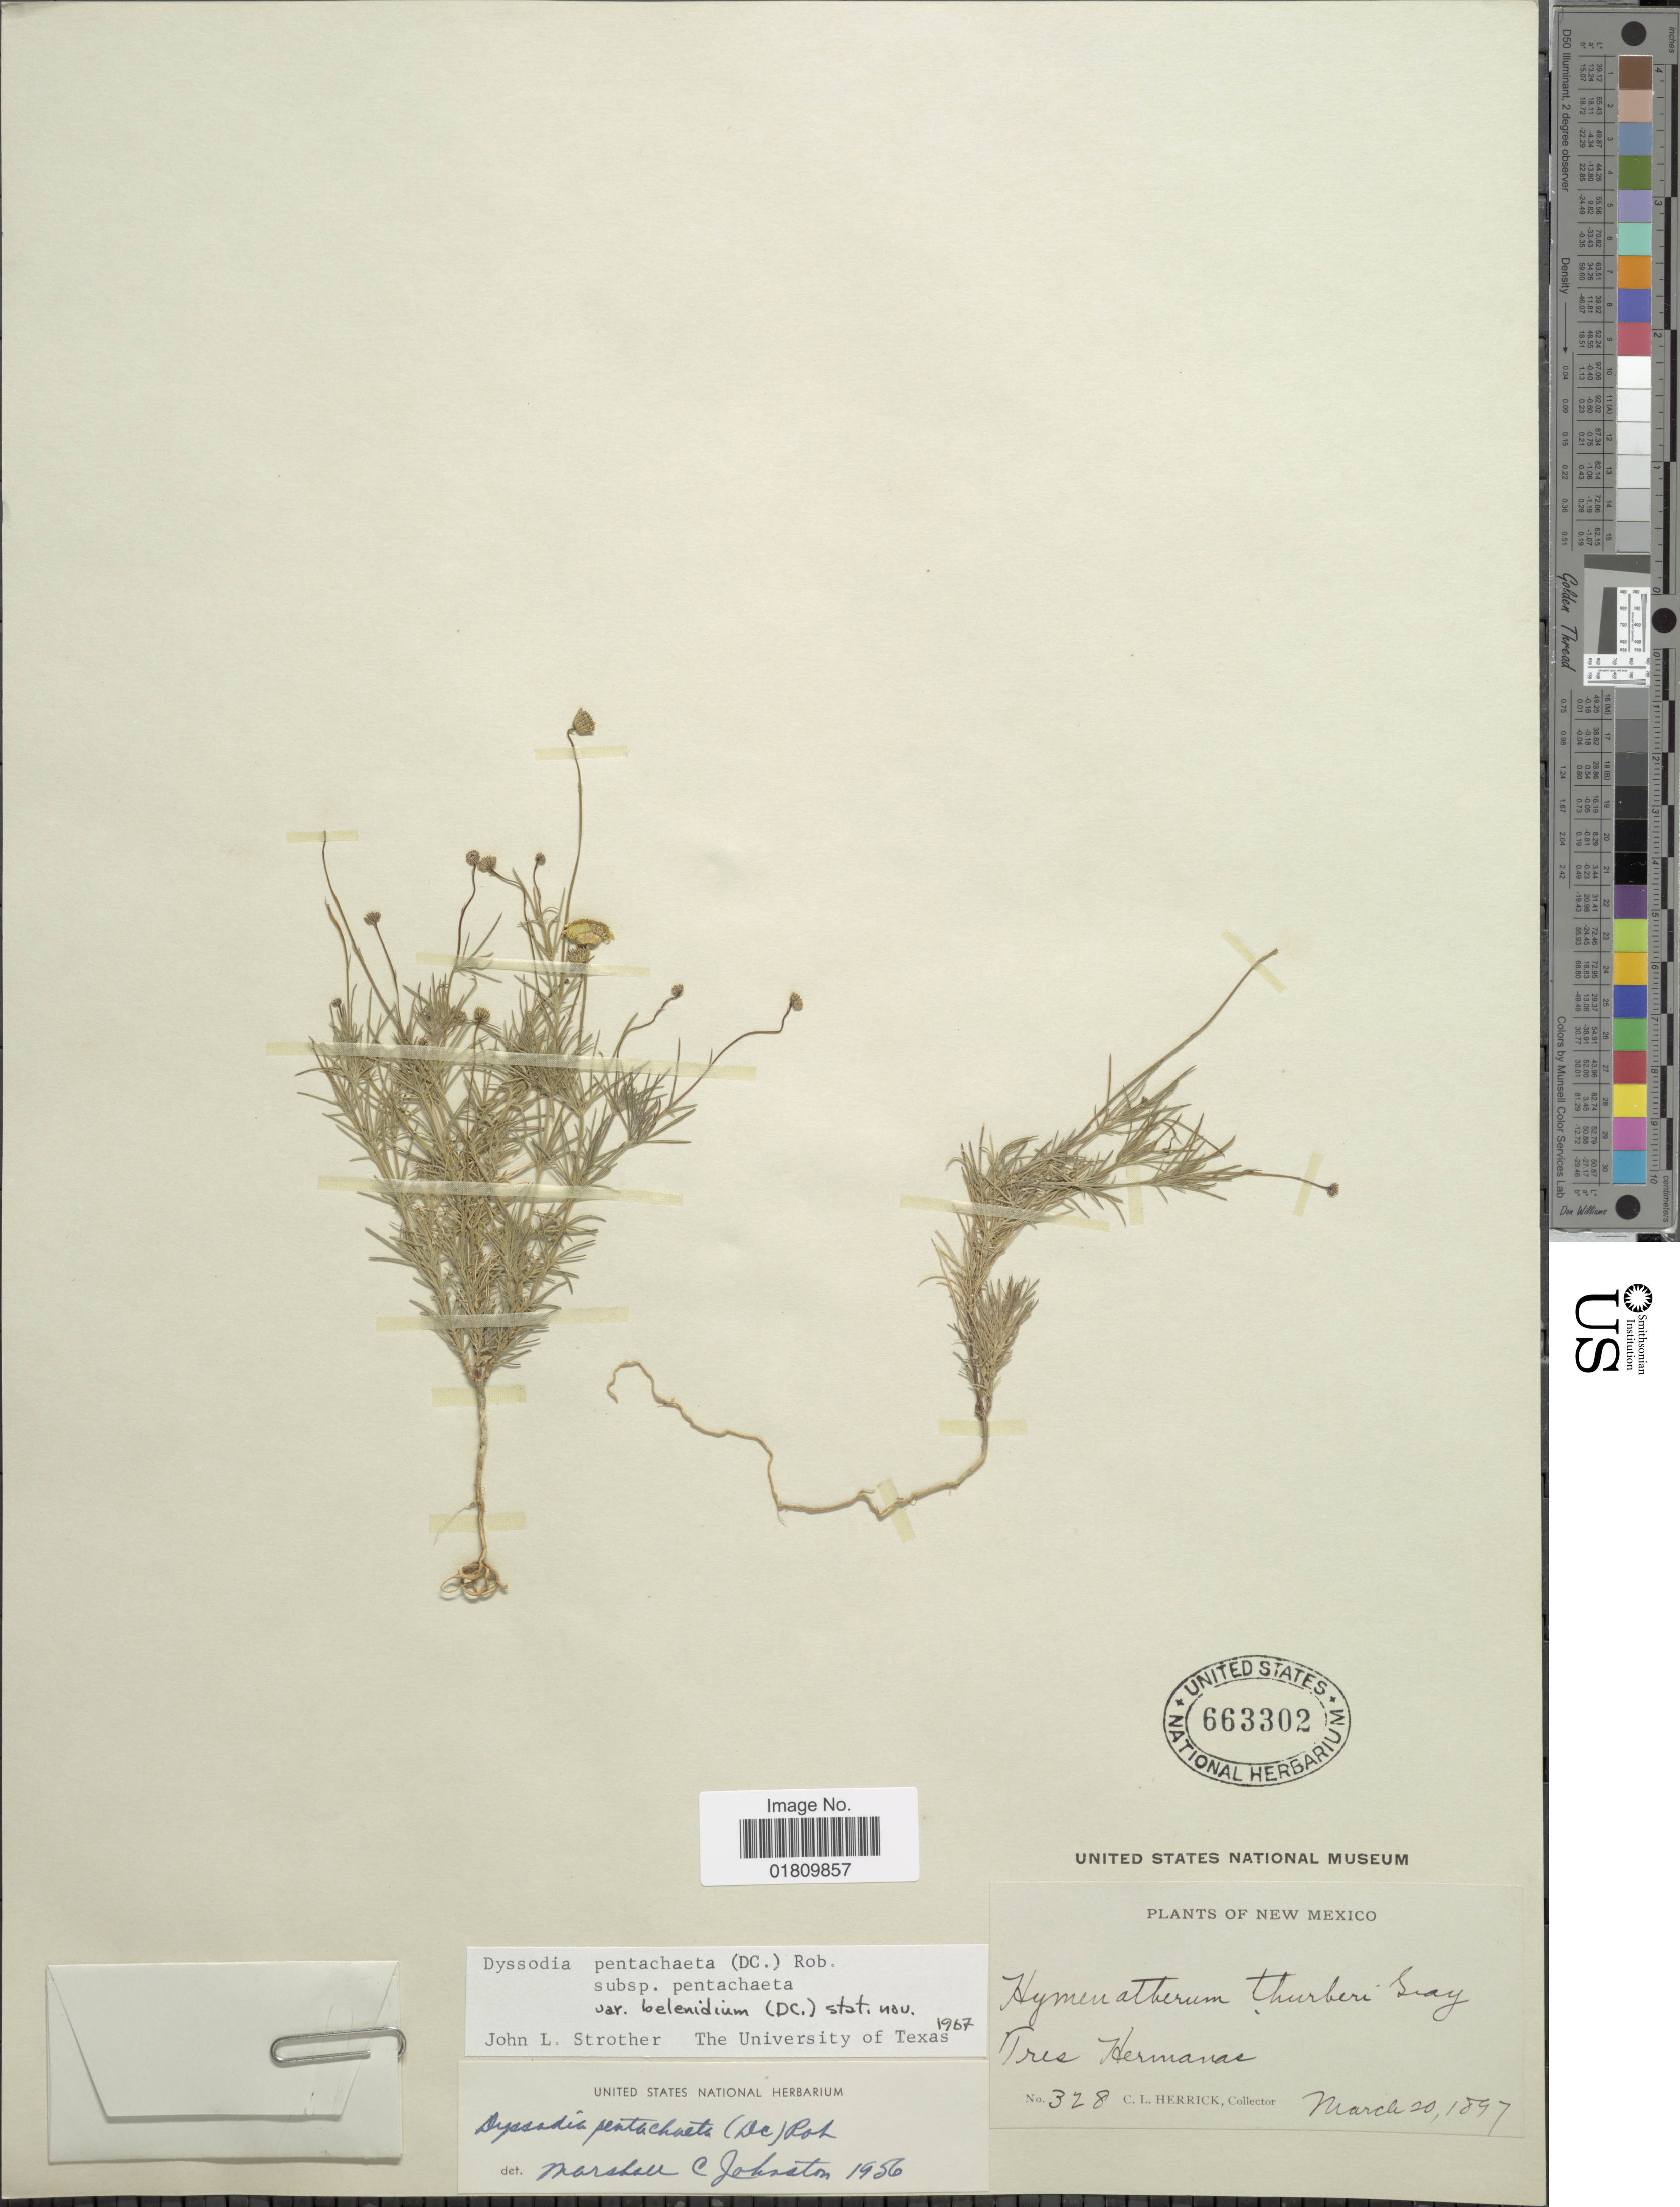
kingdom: Plantae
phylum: Tracheophyta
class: Magnoliopsida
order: Asterales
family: Asteraceae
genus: Thymophylla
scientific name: Thymophylla pentachaeta var. belenidium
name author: (DC.) Strother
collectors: C. Herrick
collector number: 328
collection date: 1897-03-20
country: United States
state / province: New Mexico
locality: Tres Hermanas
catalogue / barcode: US 663302